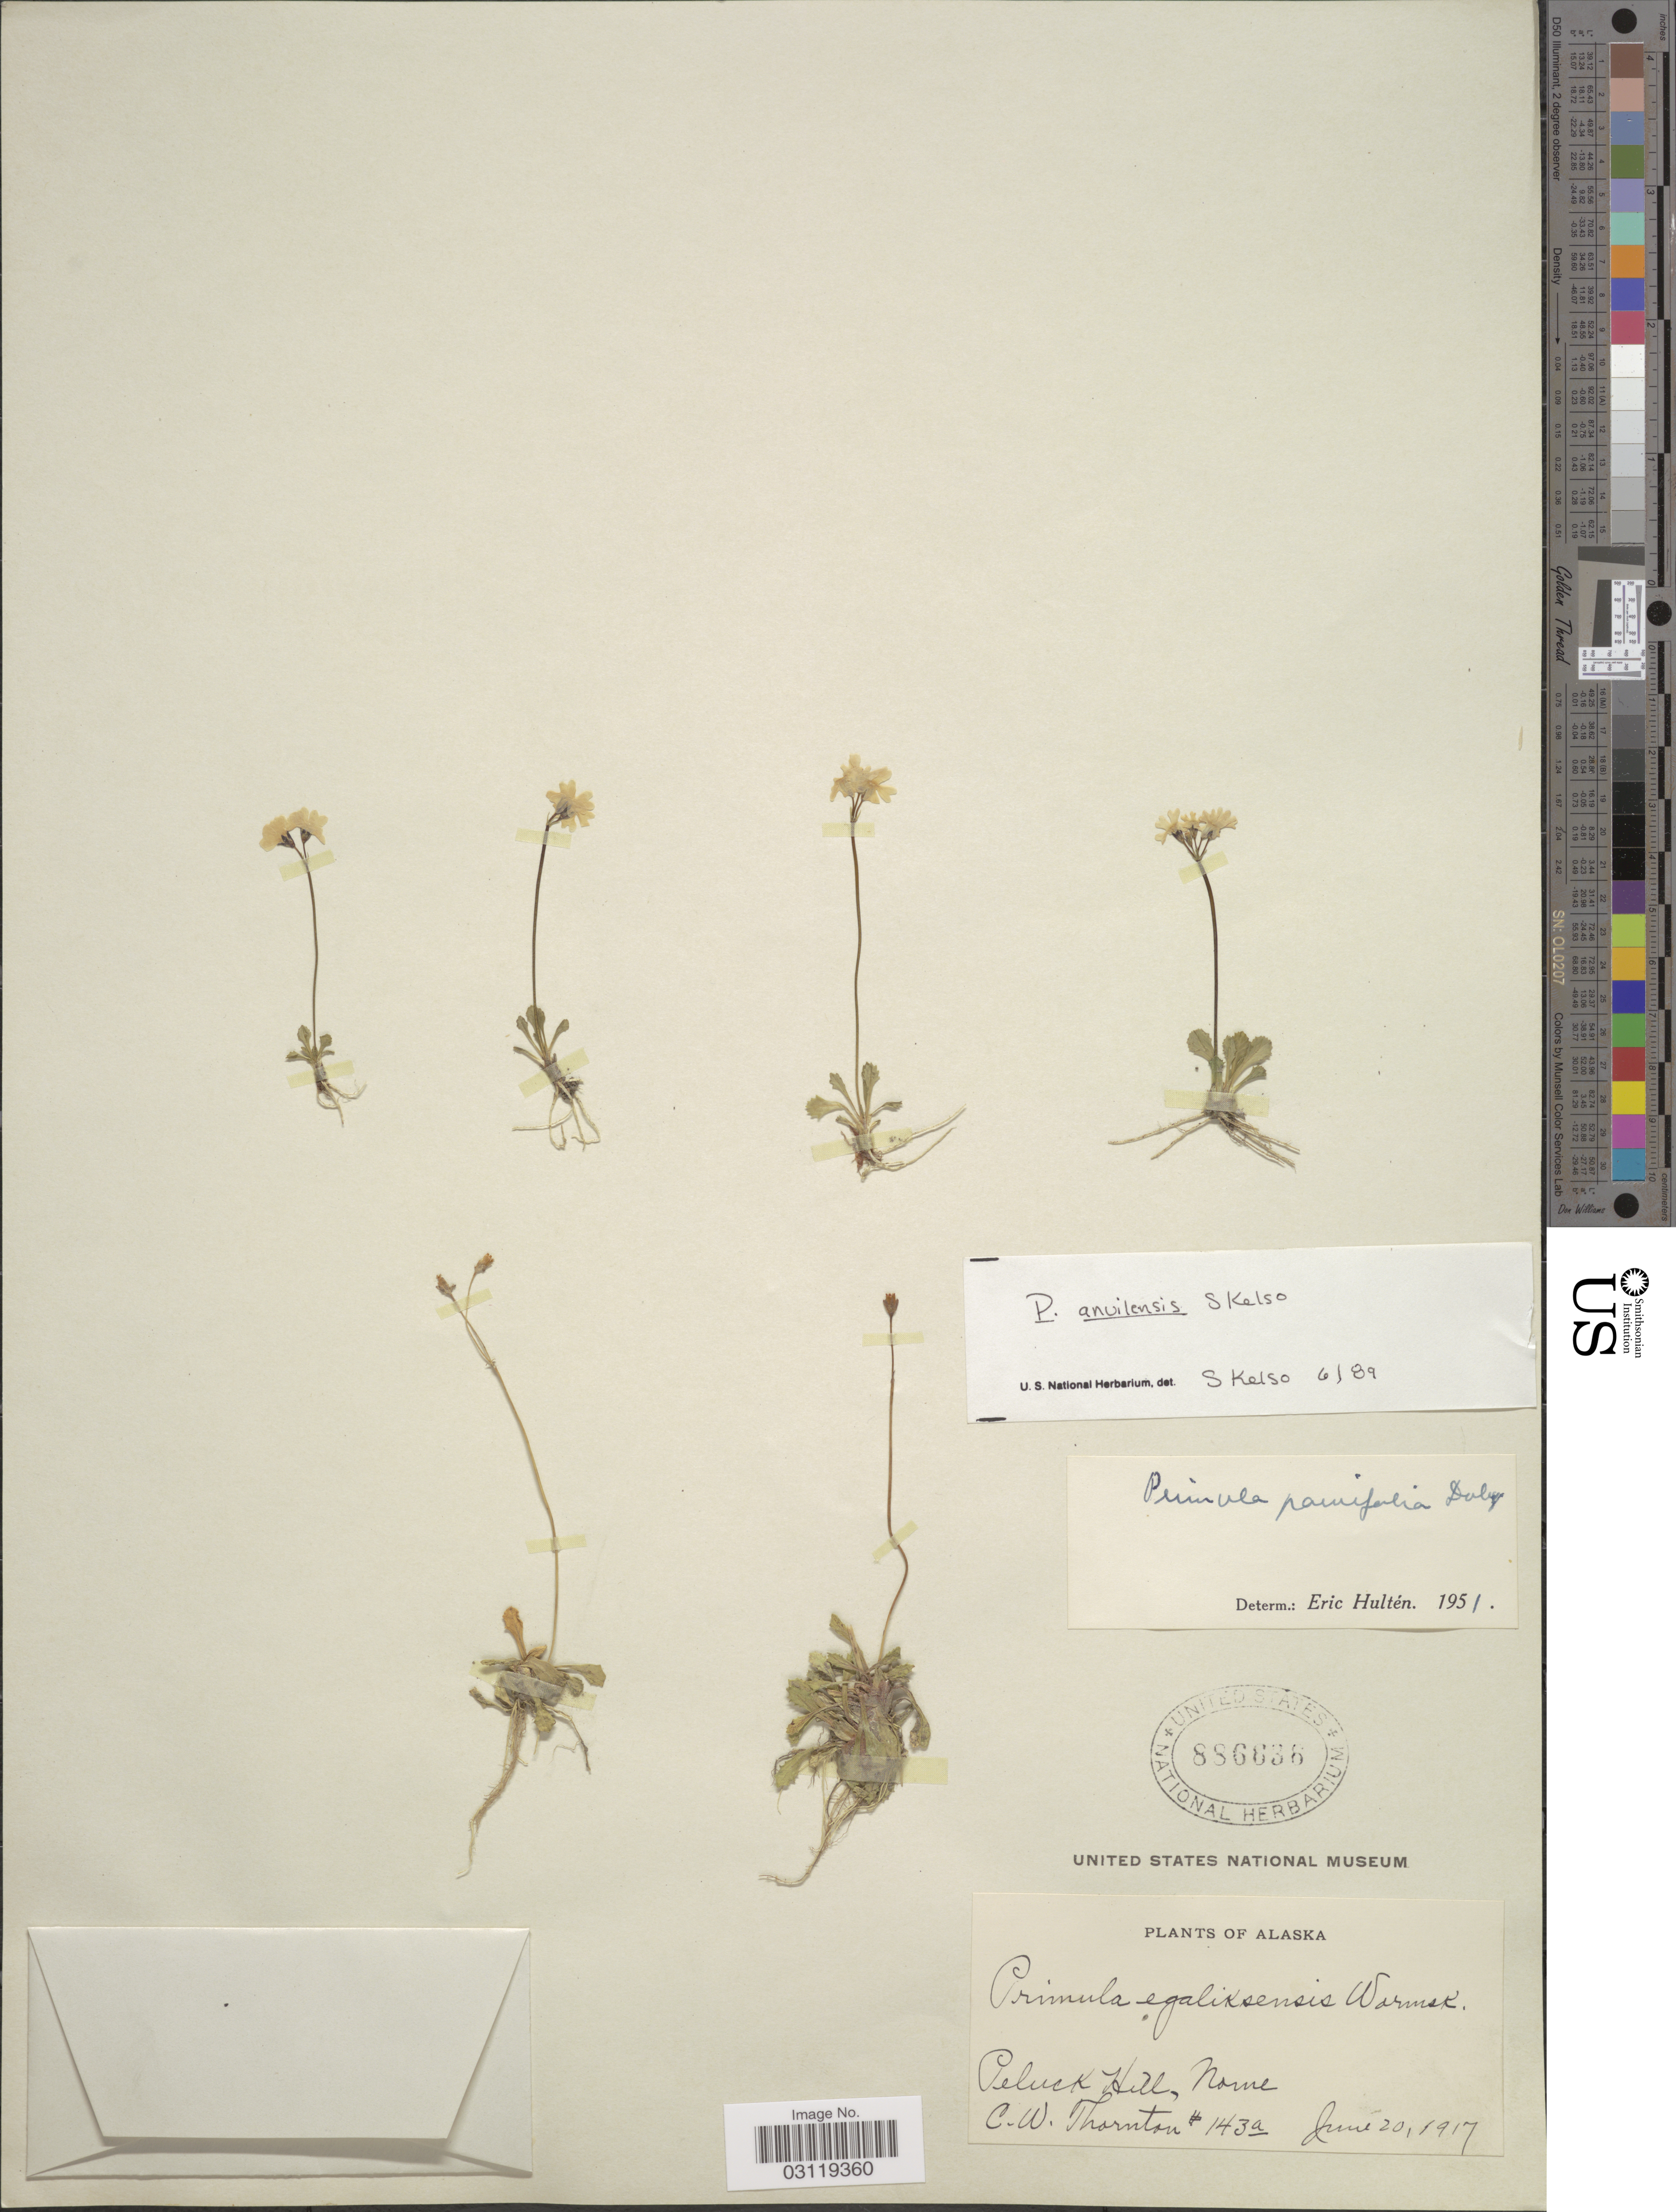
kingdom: Plantae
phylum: Tracheophyta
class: Magnoliopsida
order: Ericales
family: Primulaceae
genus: Primula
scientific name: Primula anvilensis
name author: S. Kelso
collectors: C. Thornton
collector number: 143a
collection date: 1917-06-20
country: United States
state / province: Alaska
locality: Peluck Hill, Nome.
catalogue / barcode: US 886638